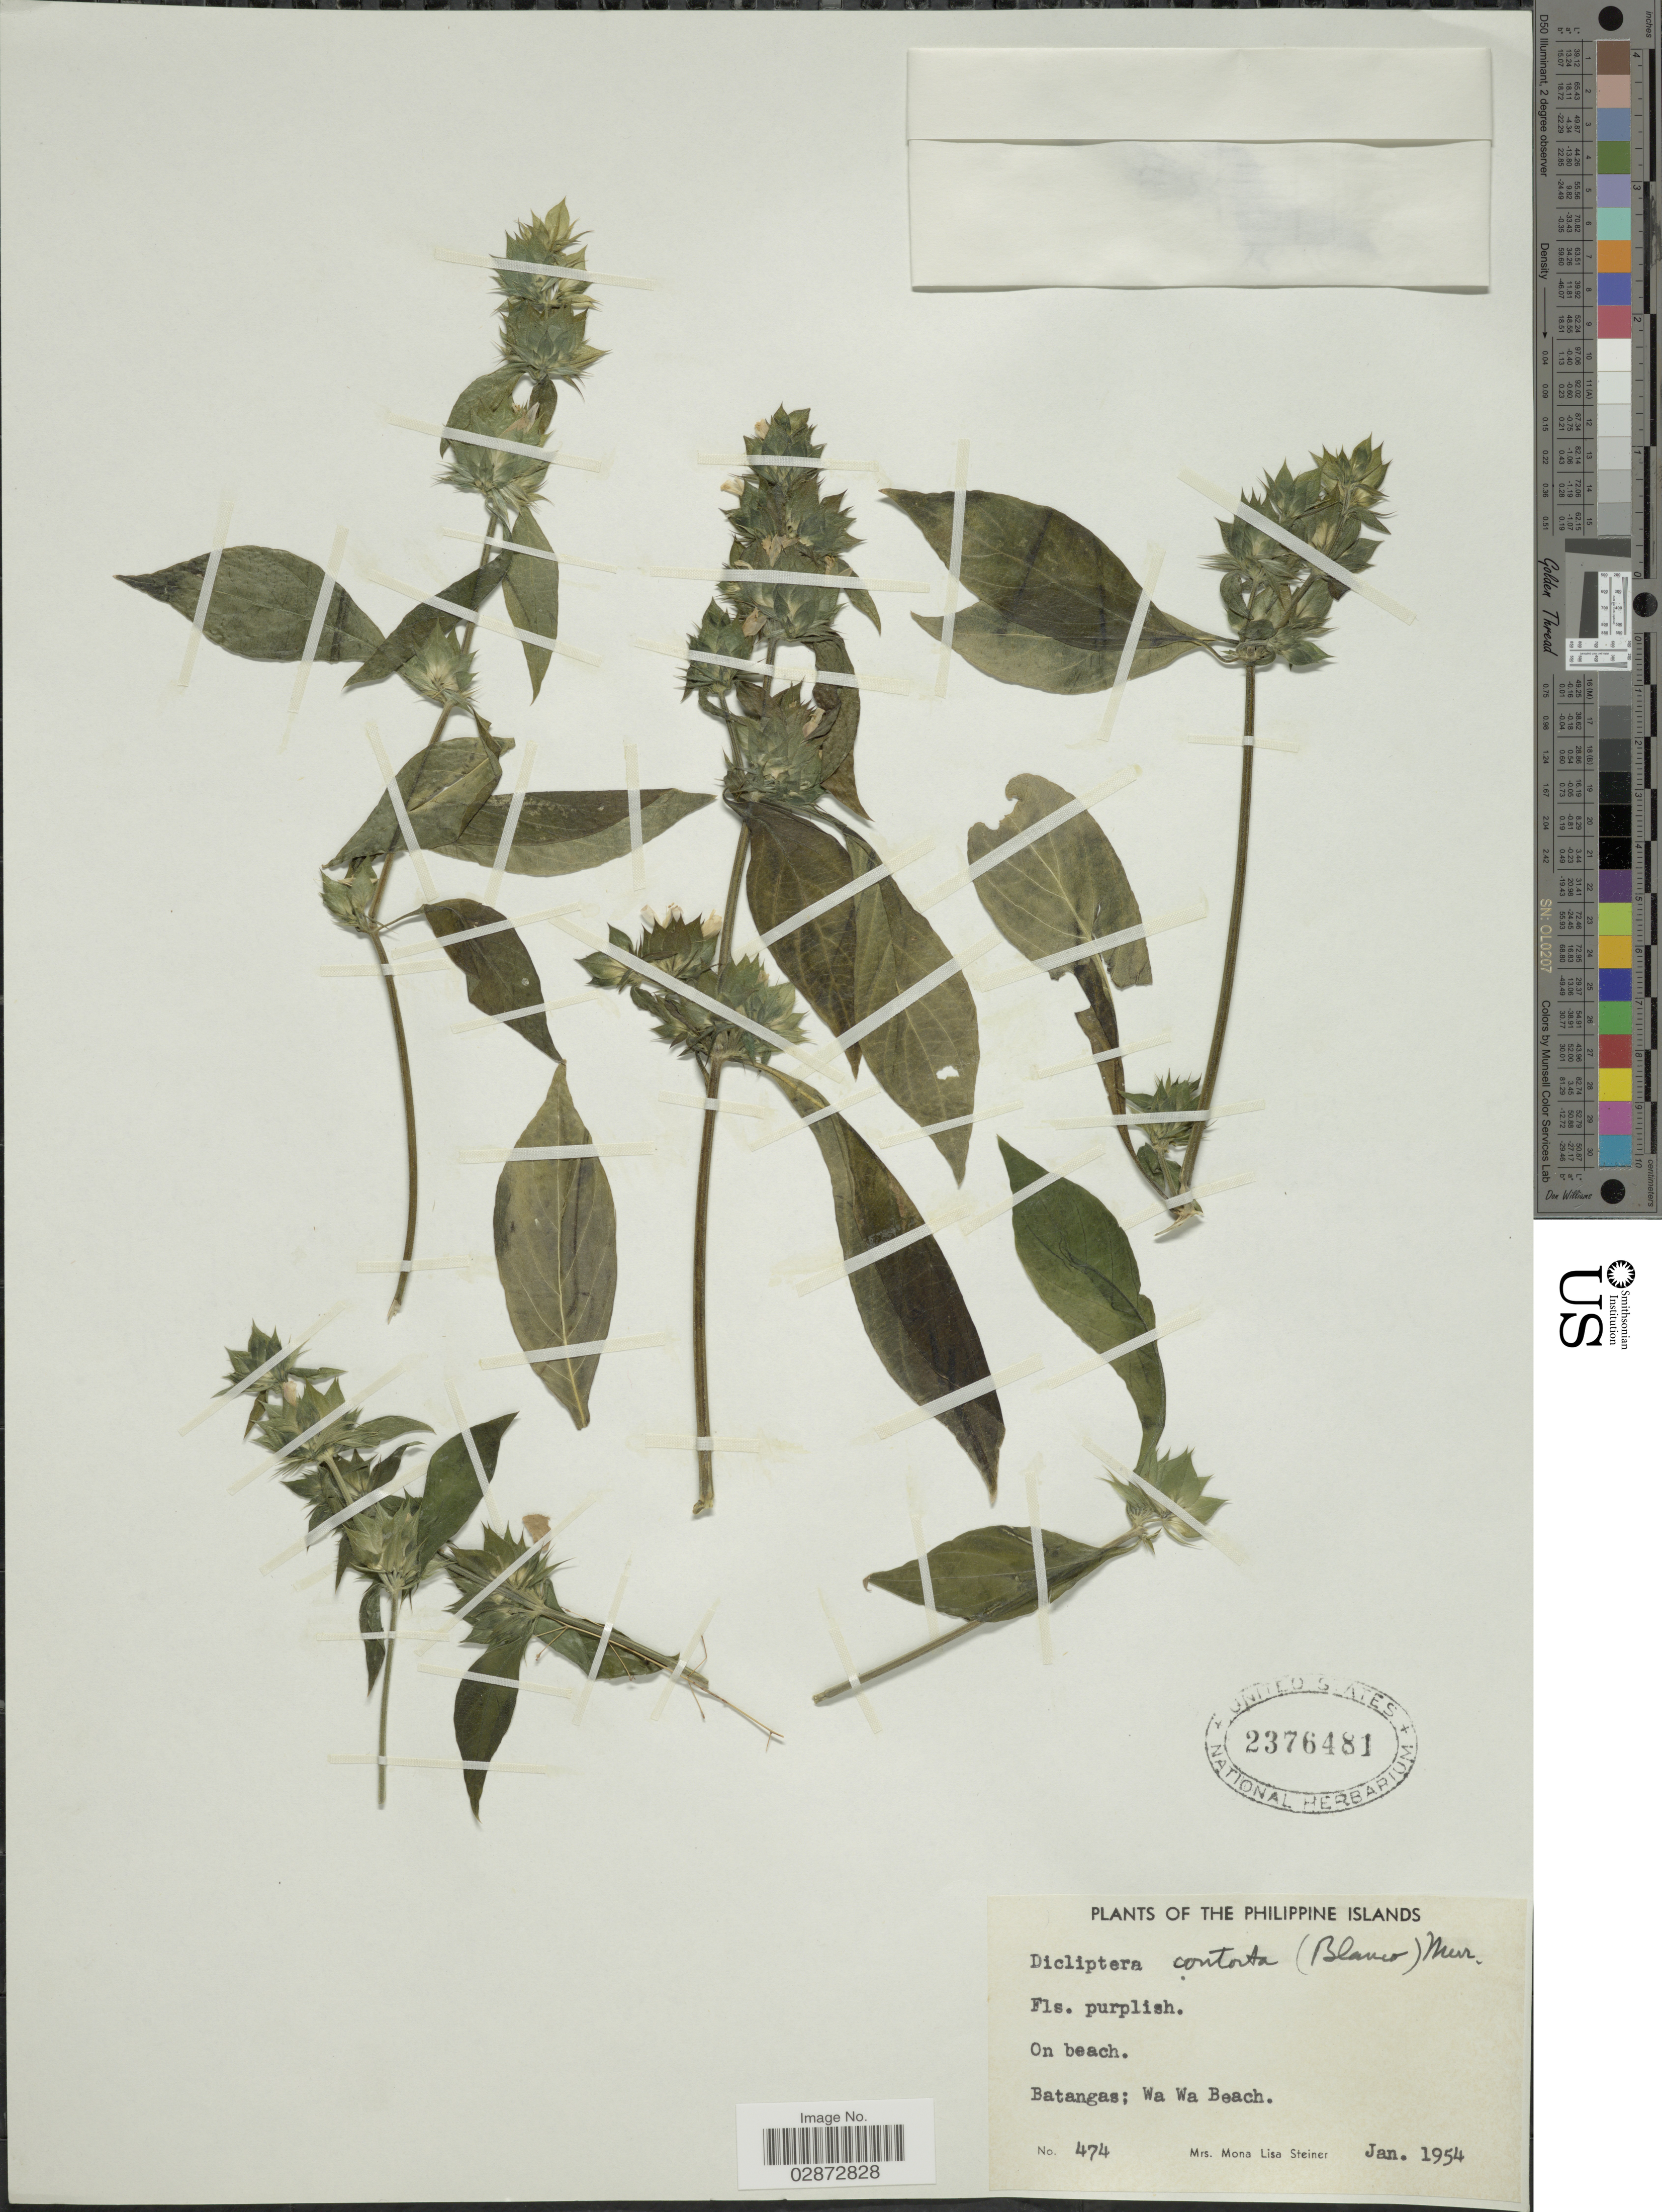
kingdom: Plantae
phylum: Tracheophyta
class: Magnoliopsida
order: Lamiales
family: Acanthaceae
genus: Dicliptera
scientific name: Dicliptera contorta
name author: (Blanco) Merr.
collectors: M. Steiner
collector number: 474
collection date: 1954-01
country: Philippines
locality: Batangas; Wa Wa Beach.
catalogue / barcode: US 2376481